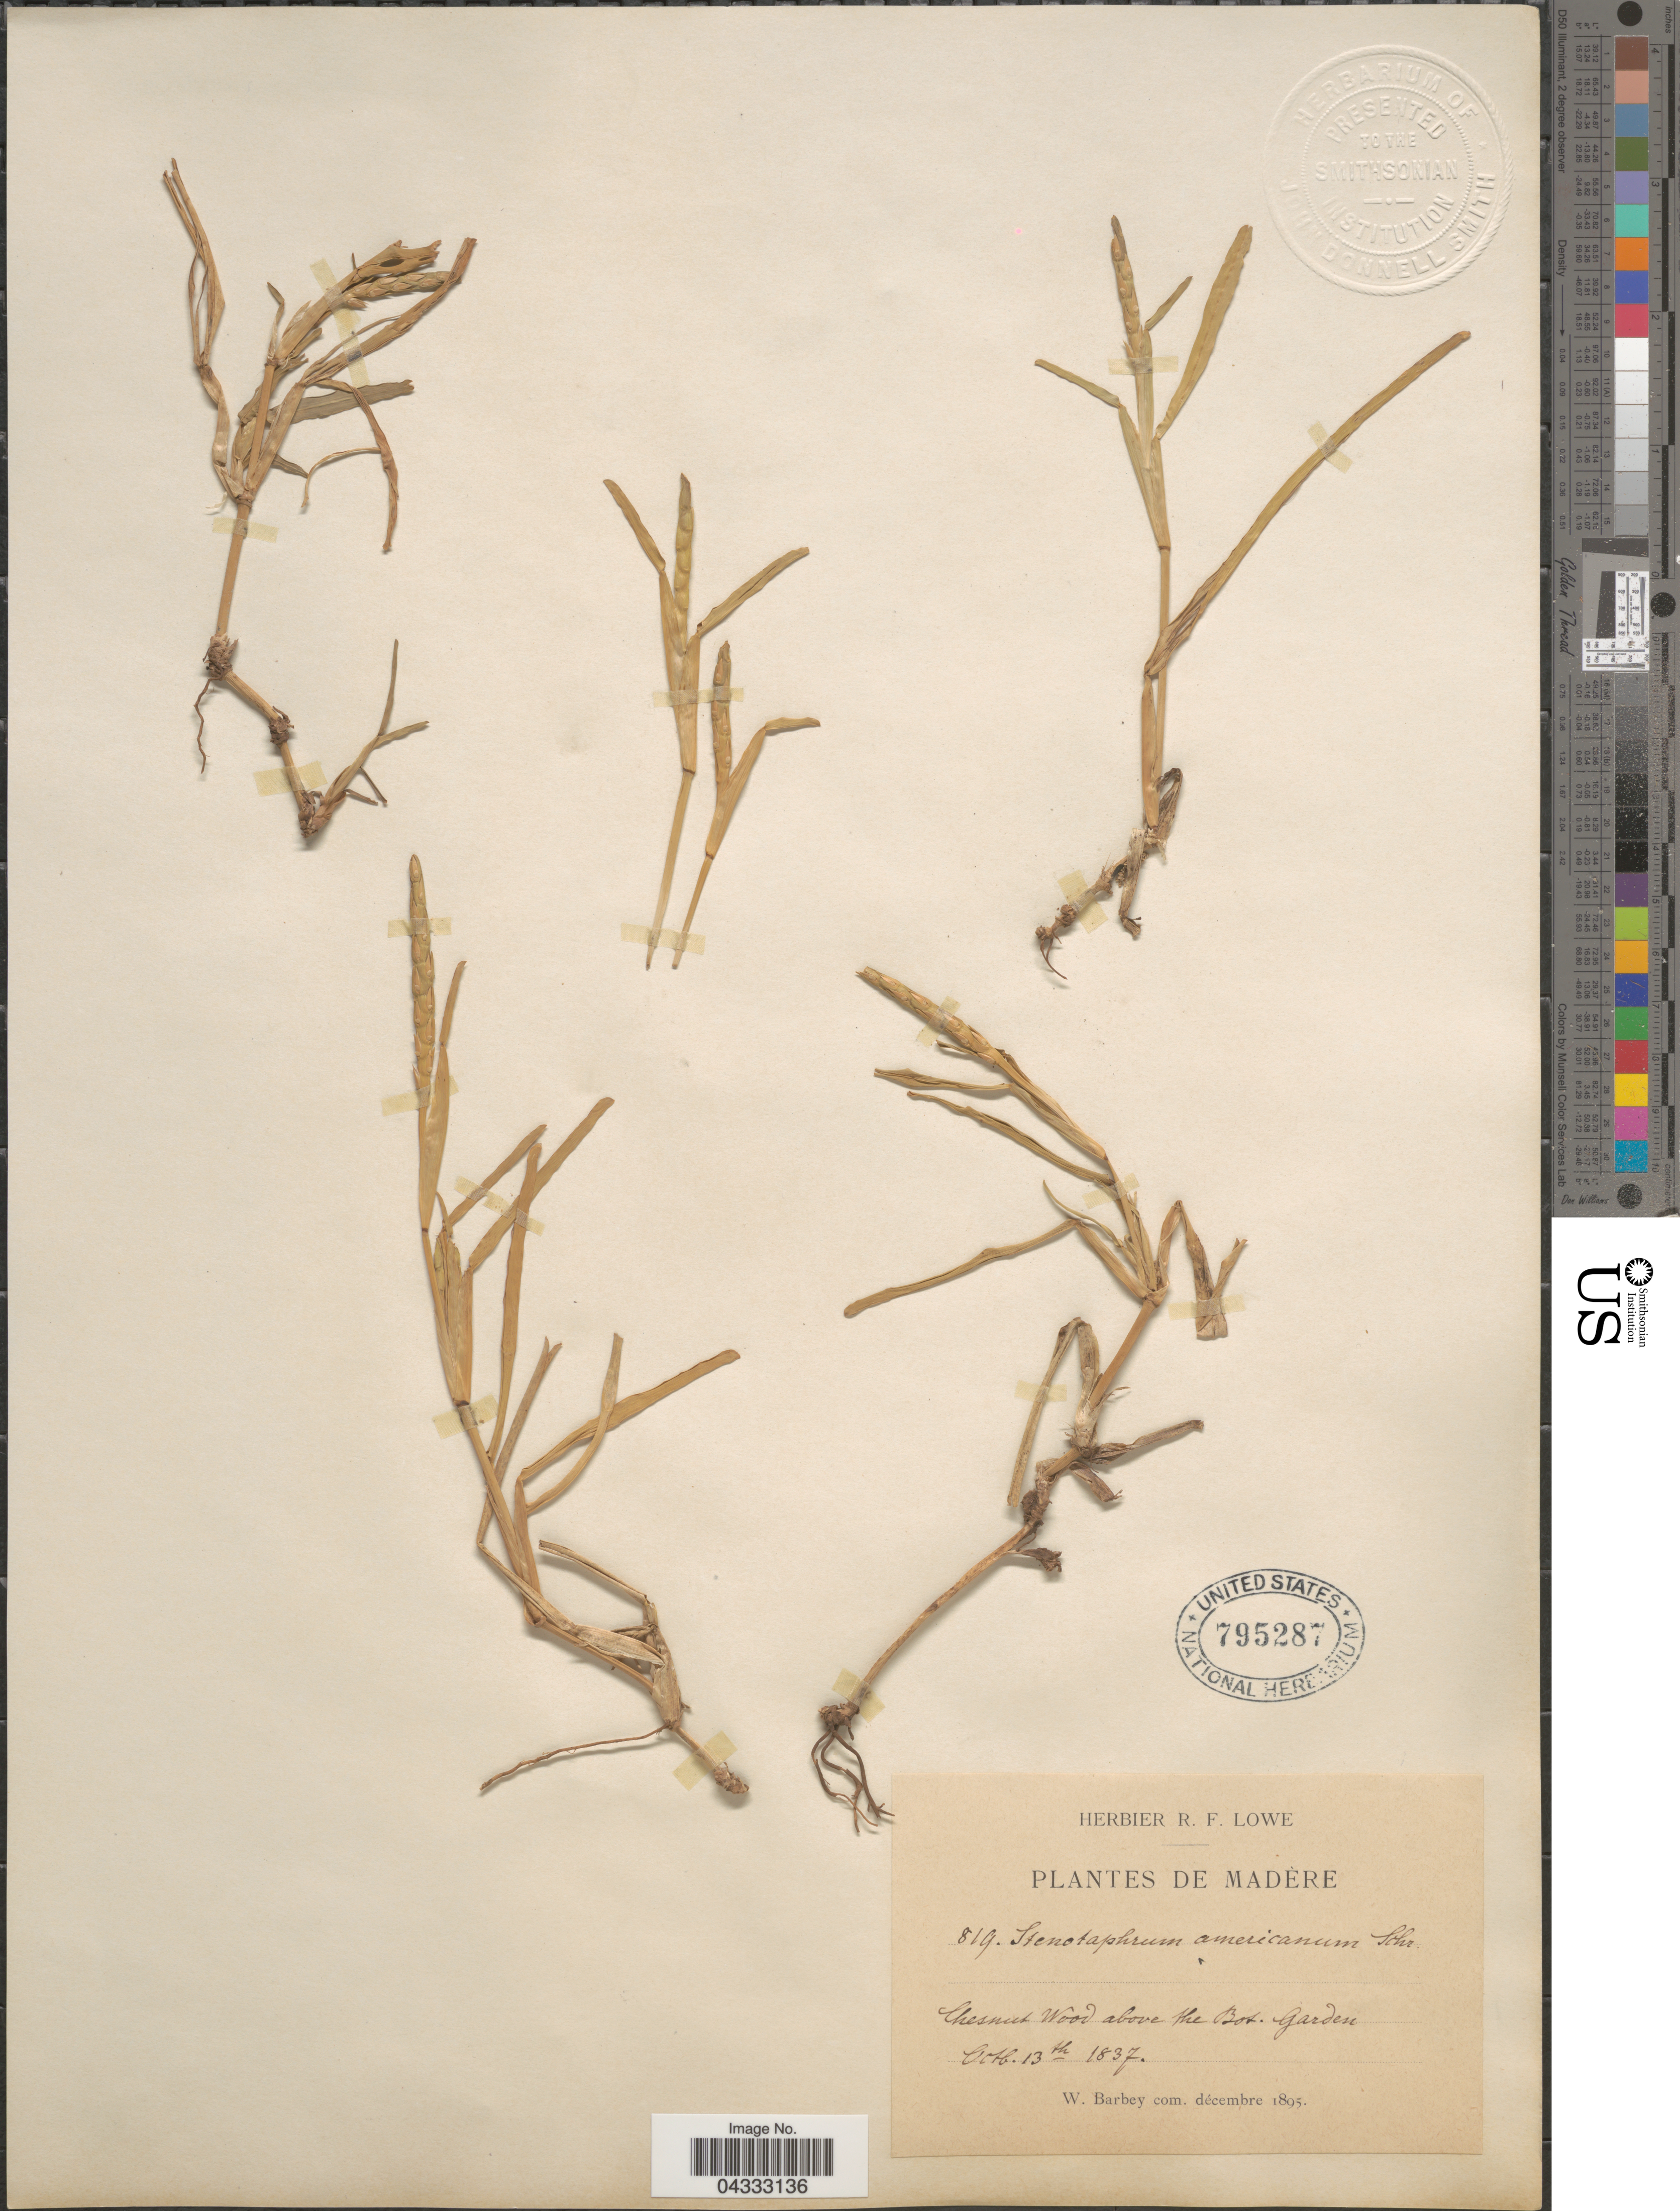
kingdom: Plantae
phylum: Tracheophyta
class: Liliopsida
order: Poales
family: Poaceae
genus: Stenotaphrum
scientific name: Stenotaphrum secundatum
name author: (Walter) Kuntze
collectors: W. Barbey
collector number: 819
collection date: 1837-10-13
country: Portugal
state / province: Madeira (Aut. Reg.)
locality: Madère. Chesnut. Wood above the Bot. Garden.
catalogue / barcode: US 795287